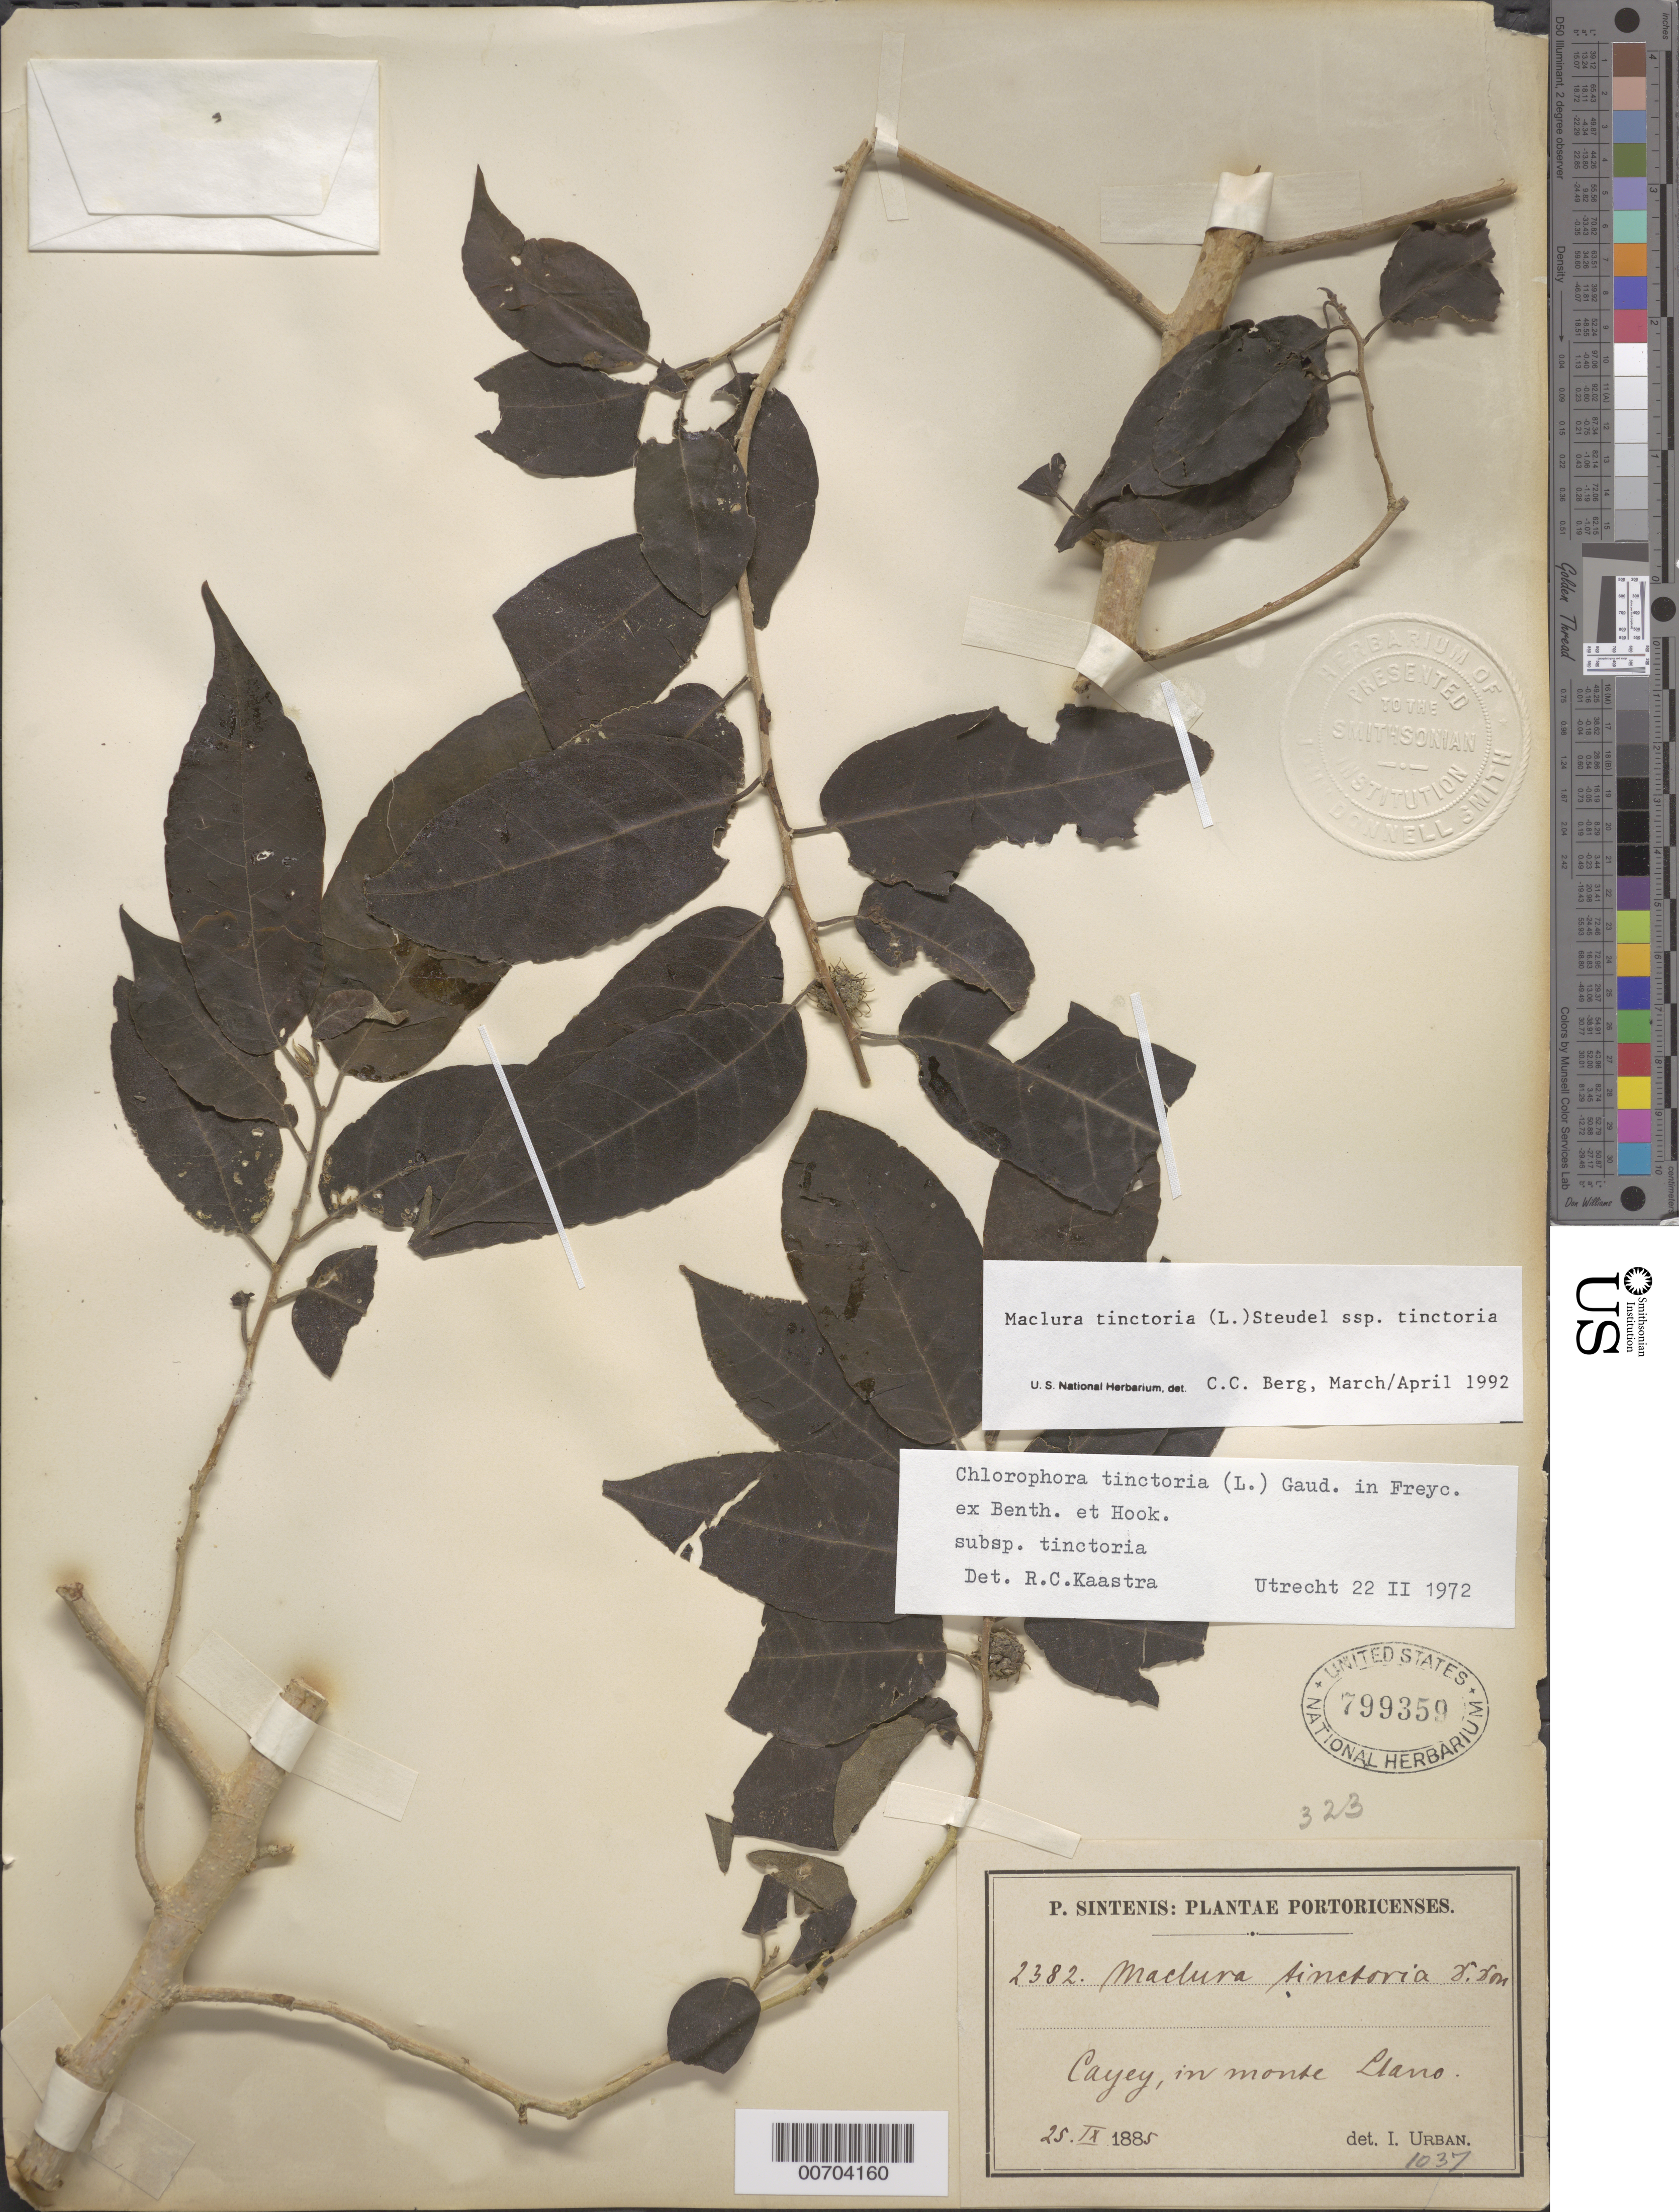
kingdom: Plantae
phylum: Tracheophyta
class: Magnoliopsida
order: Rosales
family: Moraceae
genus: Maclura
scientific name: Maclura tinctoria subsp. tinctoria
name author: (L.) D. Don ex Steud.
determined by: Berg, C. C.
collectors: P. Sintenis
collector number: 2382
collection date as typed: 25 Sep 1885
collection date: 1885-09-25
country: Puerto Rico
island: Greater Antilles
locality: Cayey, in monte Liano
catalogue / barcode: US 799359